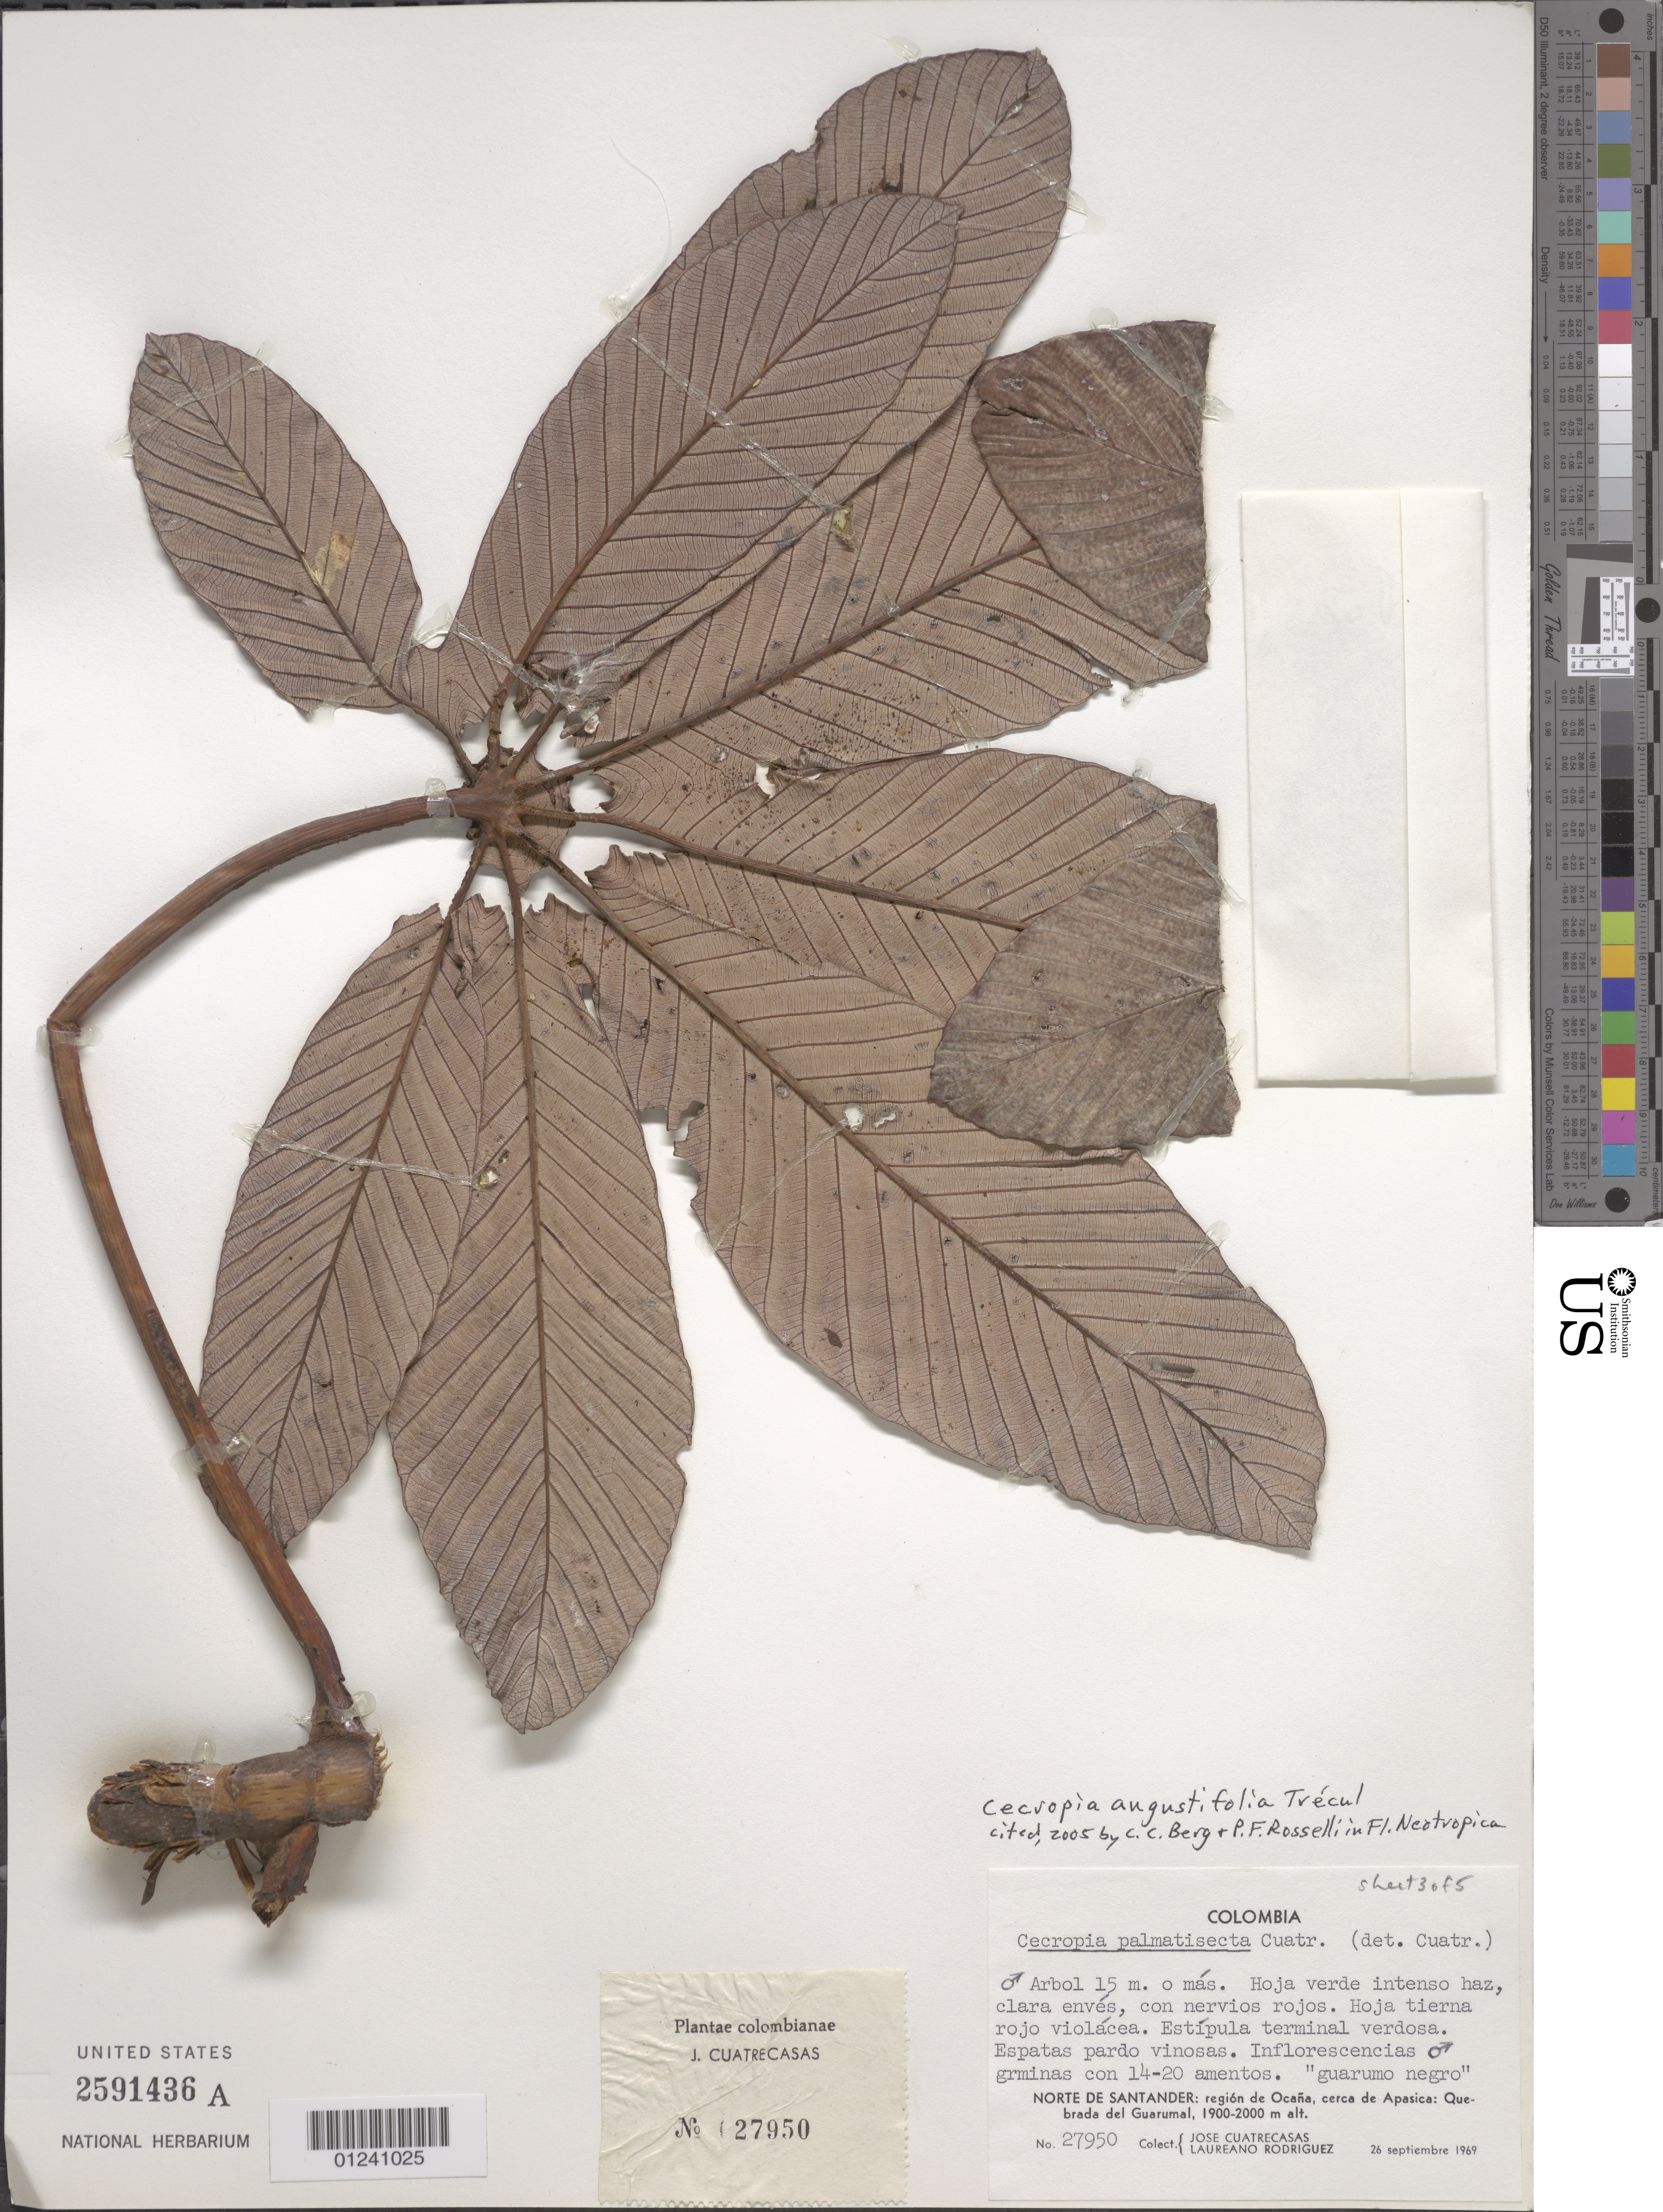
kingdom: Plantae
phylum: Tracheophyta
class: Magnoliopsida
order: Rosales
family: Urticaceae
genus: Cecropia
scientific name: Cecropia angustifolia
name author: Trécul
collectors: J. Cuatrecasas & L. Rodriguez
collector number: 27950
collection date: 1969-09-26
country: Colombia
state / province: Norte de Santander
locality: Región de Ocaña, Cercanías de Apasica; quebrada del Guarumal.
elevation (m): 1900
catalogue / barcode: US 2591436A